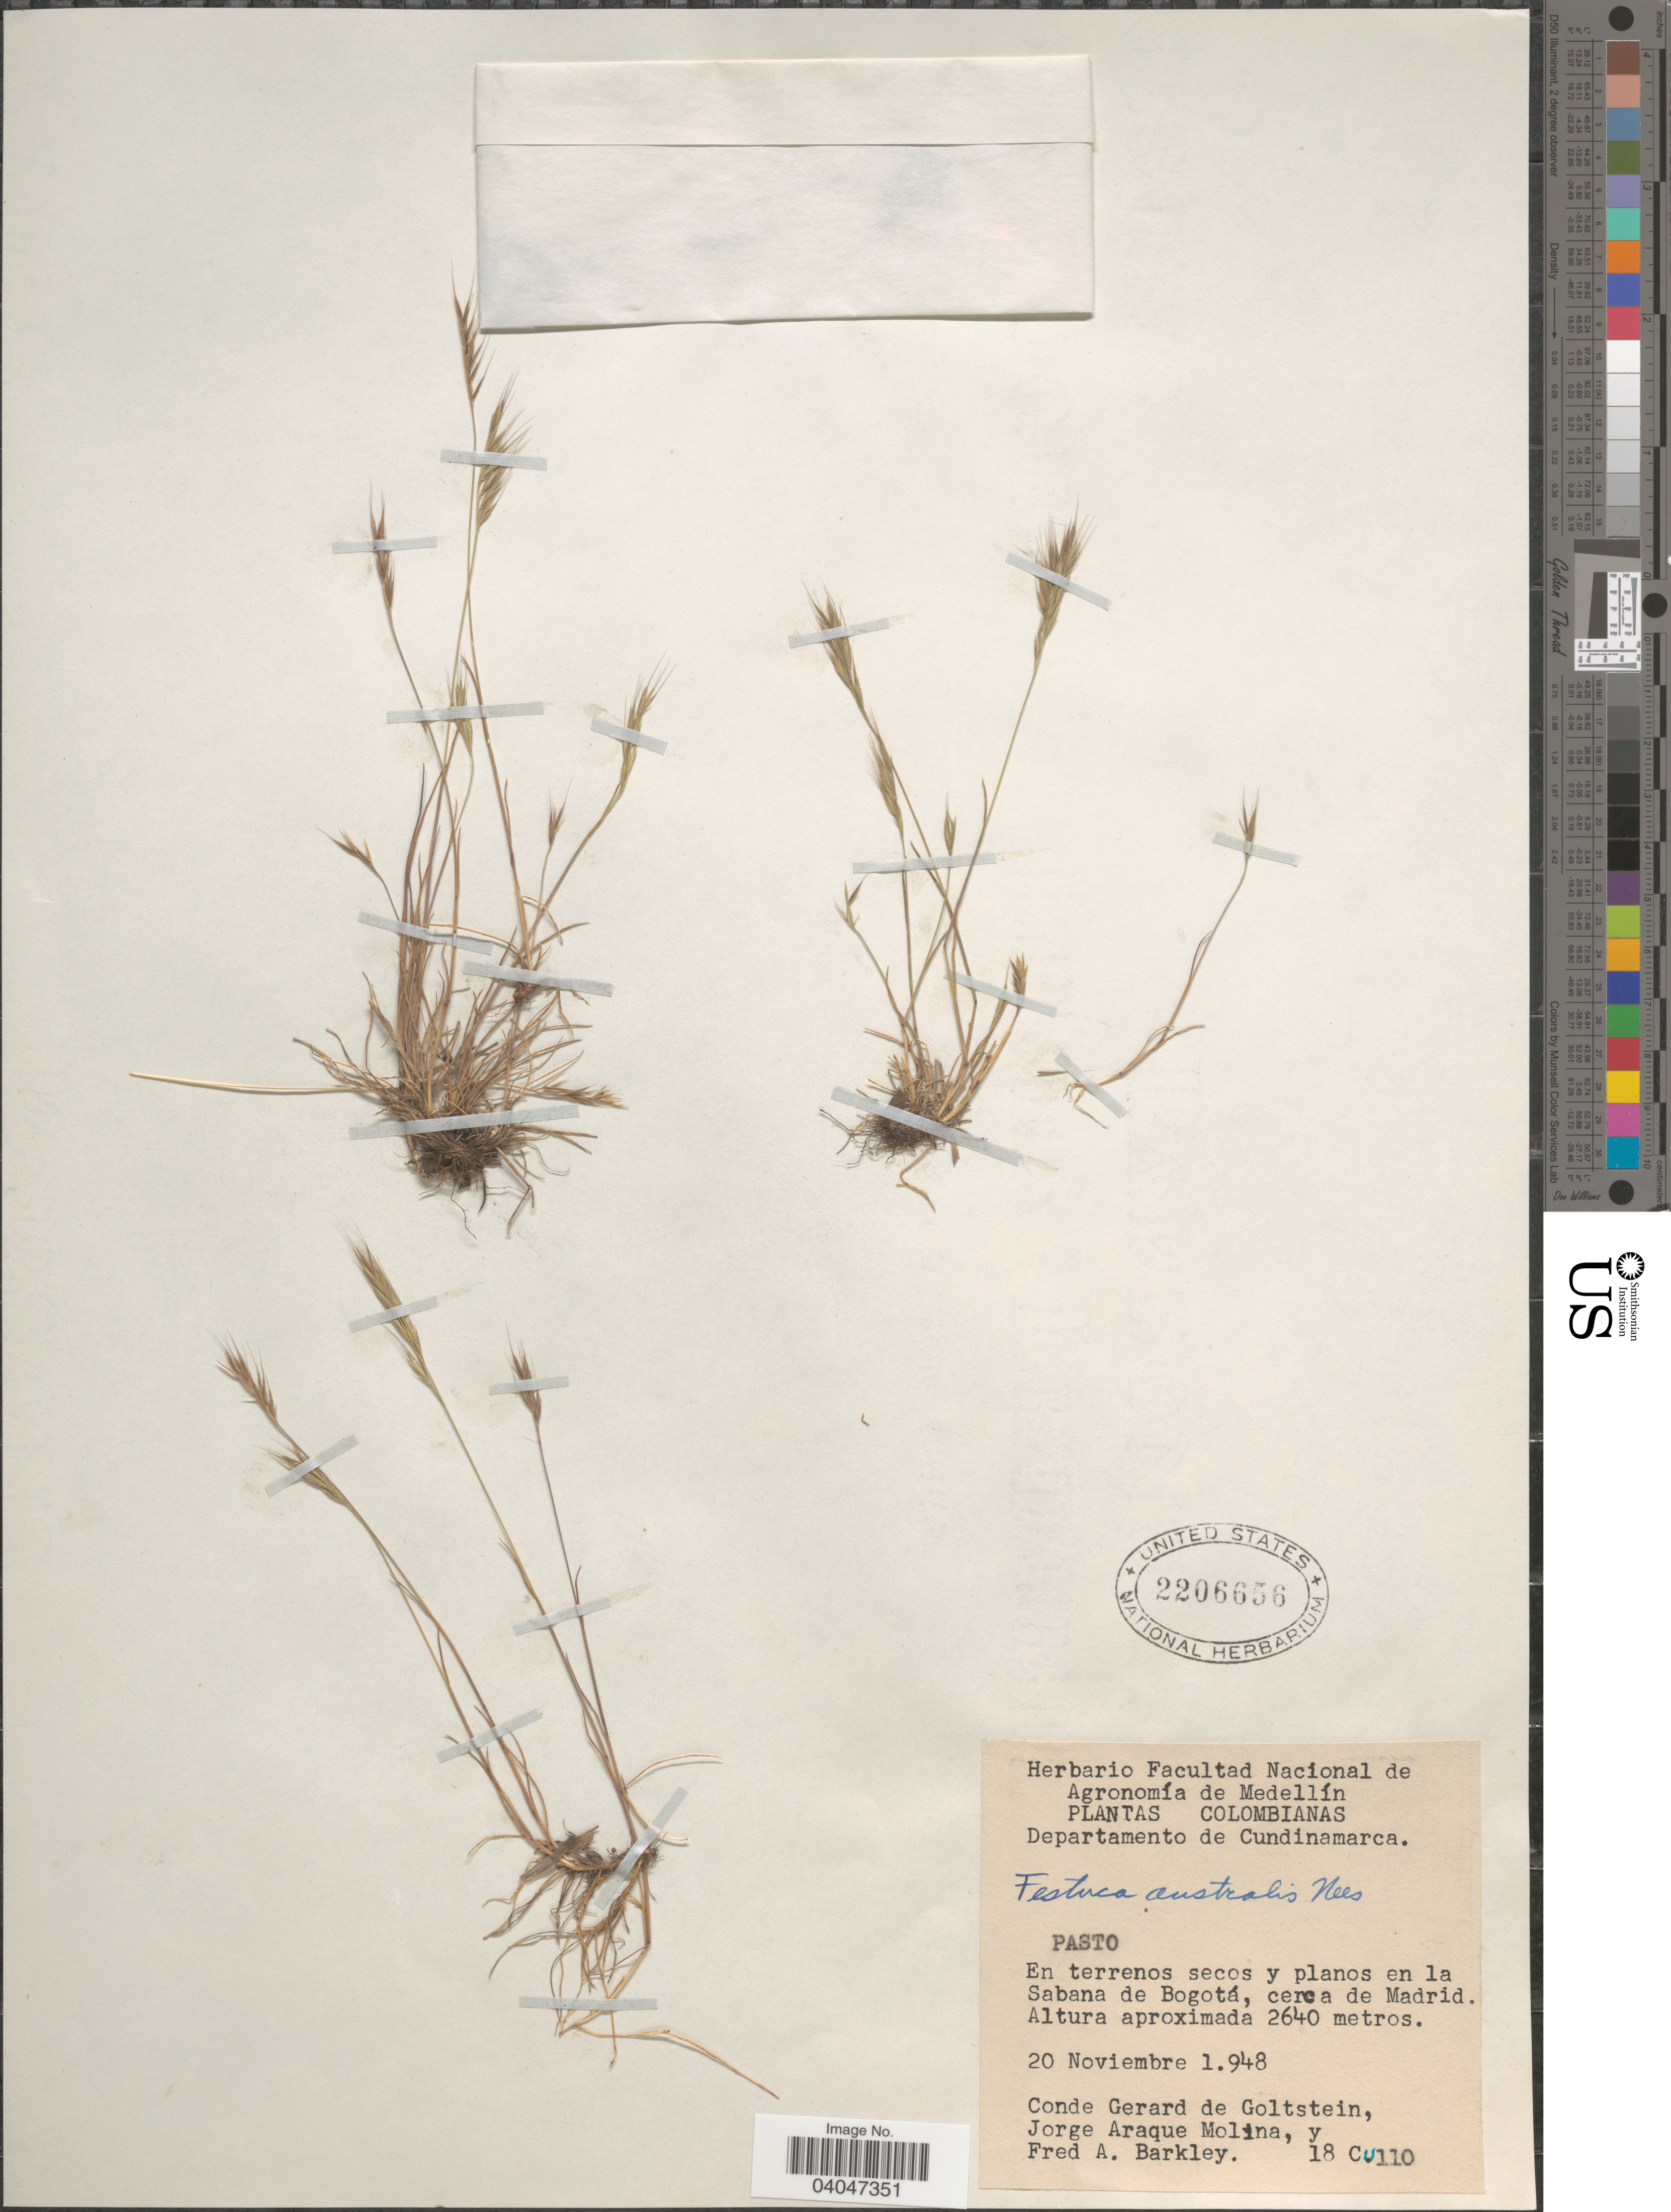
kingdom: Plantae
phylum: Tracheophyta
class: Liliopsida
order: Poales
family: Poaceae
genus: Festuca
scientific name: Festuca australis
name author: Nees ex Steud.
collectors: C. Goltstein, J. A. Molina & F. A. Barkley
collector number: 18CU110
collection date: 1948-11-20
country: Colombia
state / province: Cundinamarca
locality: Departamento de Cundinamarca. En terrenos secos y planos en la Sabana de Bogotá, cerca de Madrid.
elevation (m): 2640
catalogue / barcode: US 2206656